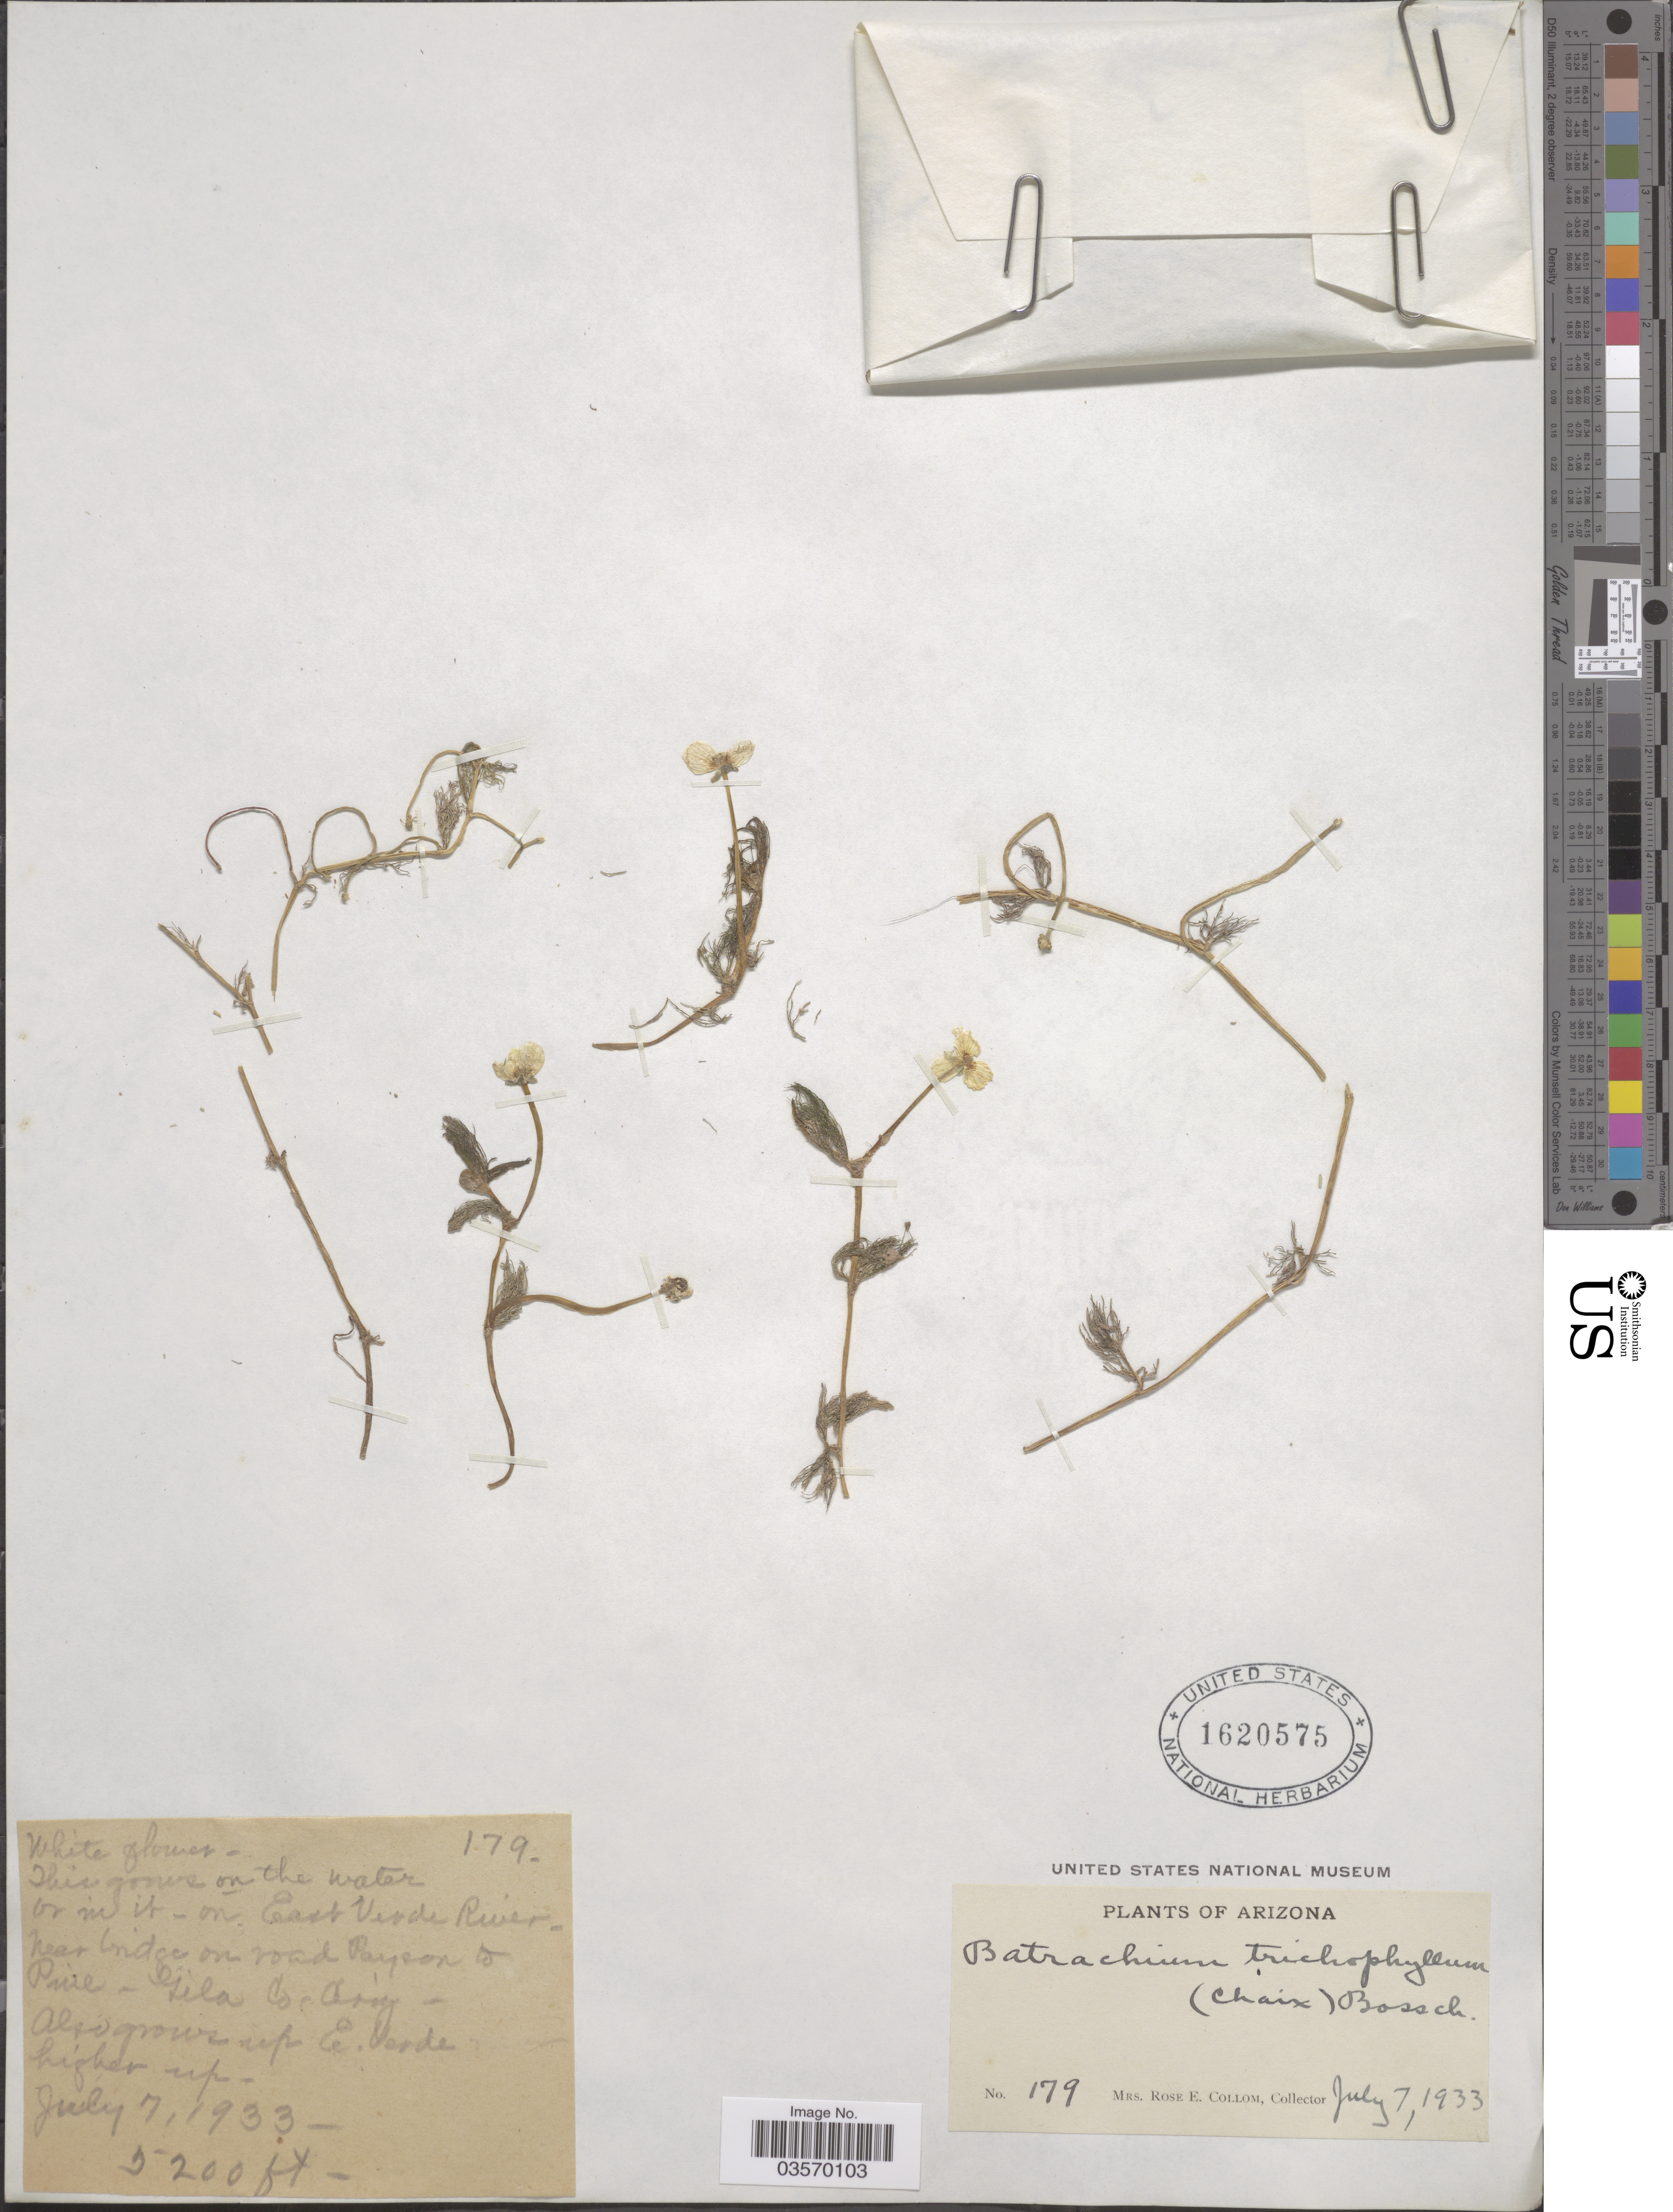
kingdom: Plantae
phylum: Tracheophyta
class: Magnoliopsida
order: Ranunculales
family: Ranunculaceae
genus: Ranunculus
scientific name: Ranunculus sp.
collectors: R. E. Collom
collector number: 179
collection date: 1933-07-07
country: United States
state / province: Arizona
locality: On East Verde River - near bridge on road Payson to Pine-Gila Co. Up E. Verde higher up.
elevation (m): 1585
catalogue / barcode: US 1620575